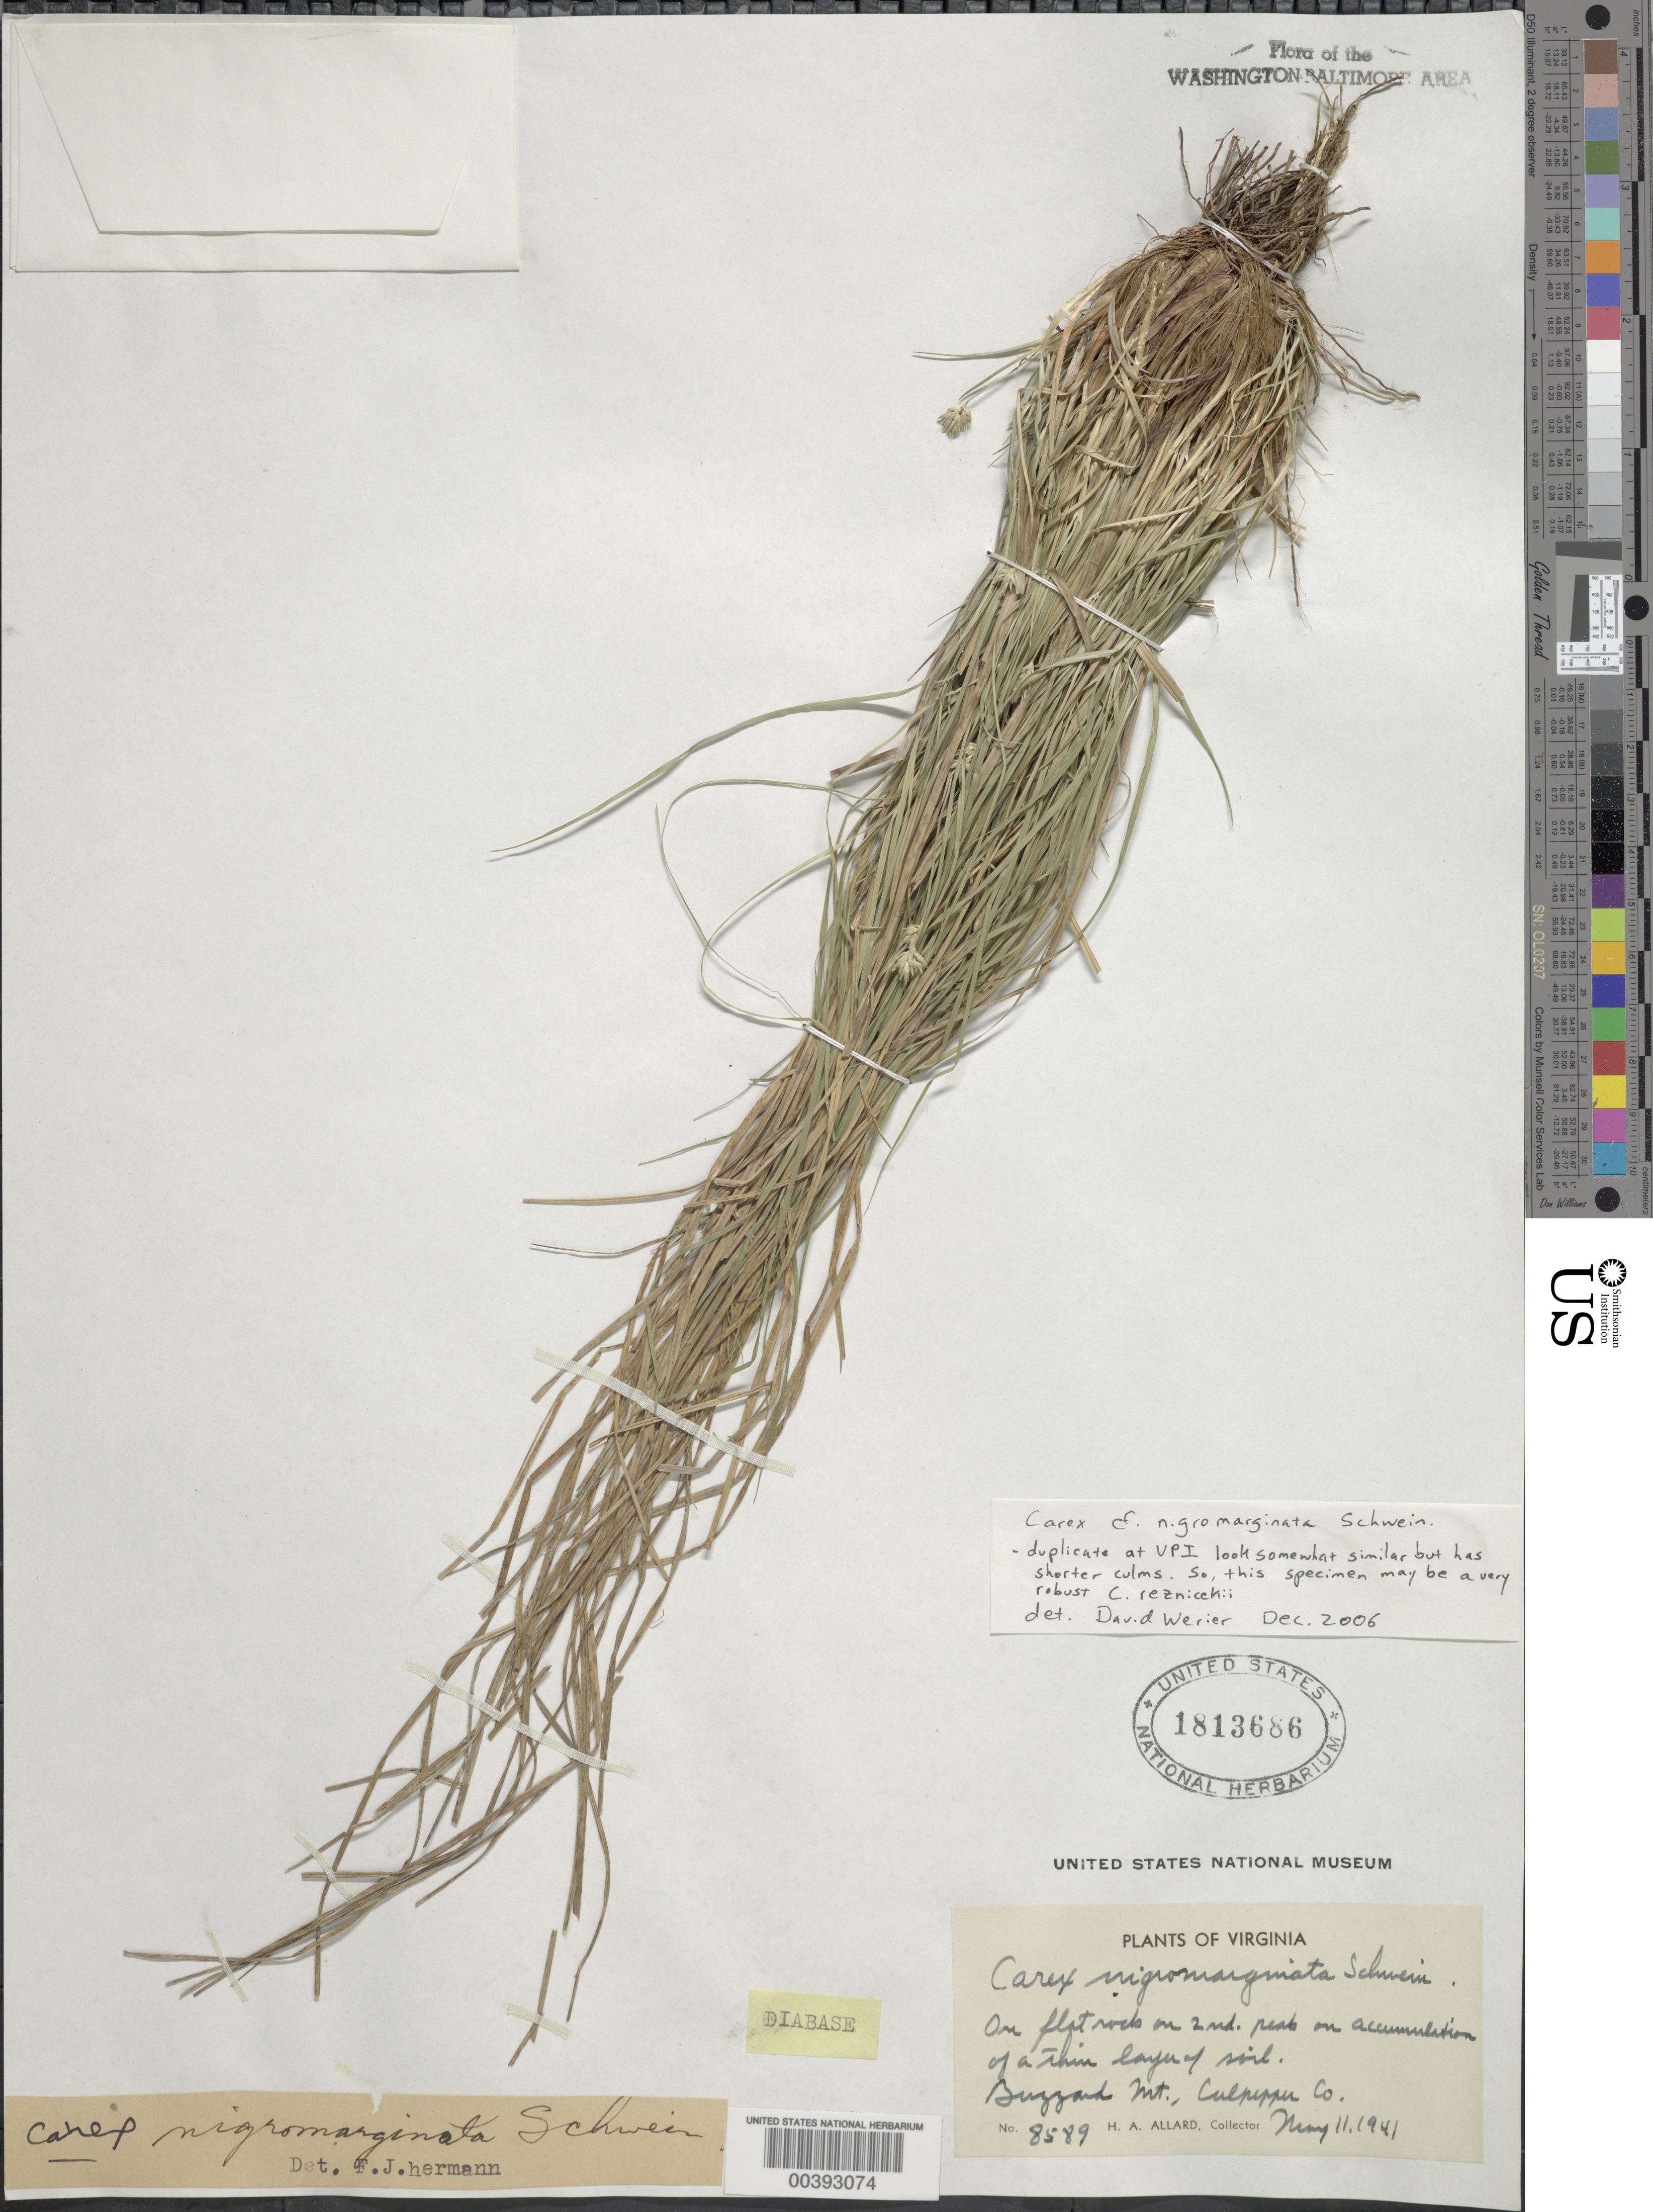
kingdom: Plantae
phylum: Tracheophyta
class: Liliopsida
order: Poales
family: Cyperaceae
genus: Carex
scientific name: Carex nigromarginata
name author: Schwein.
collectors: H. A. Allard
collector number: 8589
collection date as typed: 11 May 1941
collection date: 1941-05-11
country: United States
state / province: Virginia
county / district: Culpeper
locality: Buzzard Mountain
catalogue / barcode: US 1813686